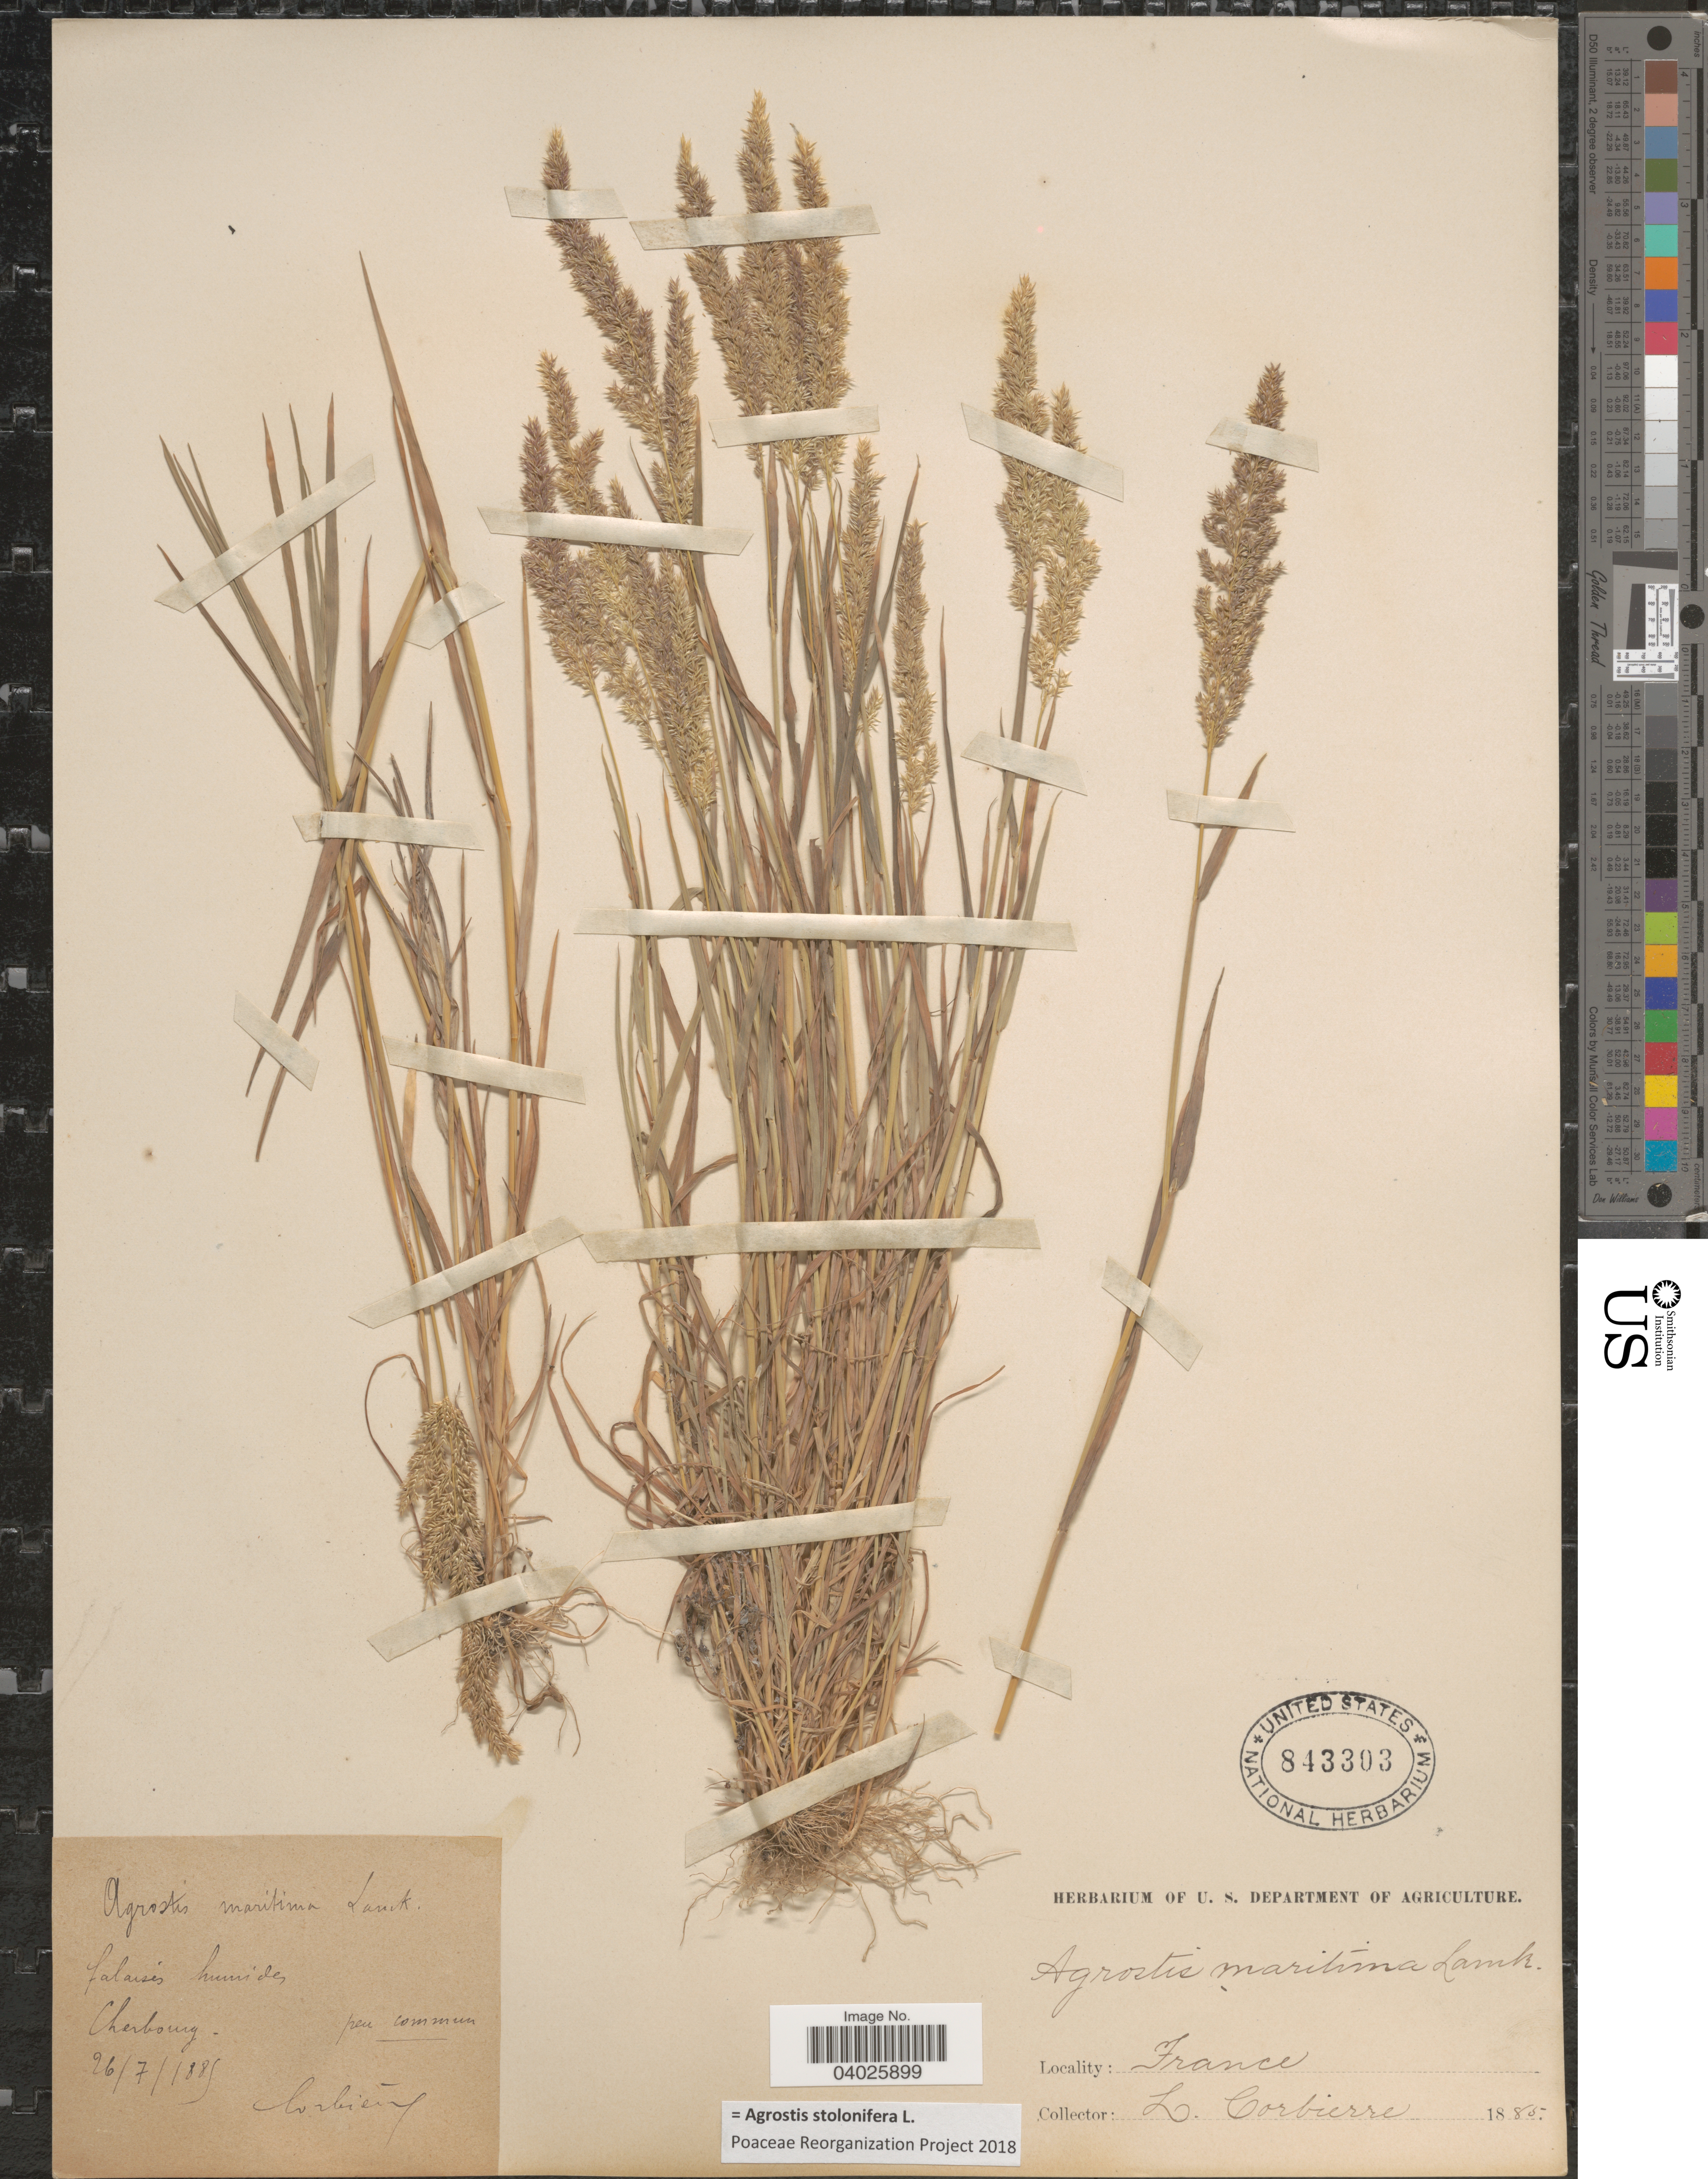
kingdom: Plantae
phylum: Tracheophyta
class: Liliopsida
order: Poales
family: Poaceae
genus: Agrostis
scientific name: Agrostis stolonifera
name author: L.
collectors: L. Corbierre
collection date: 1885-07-26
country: France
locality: Cherbourg.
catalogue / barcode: US 843303